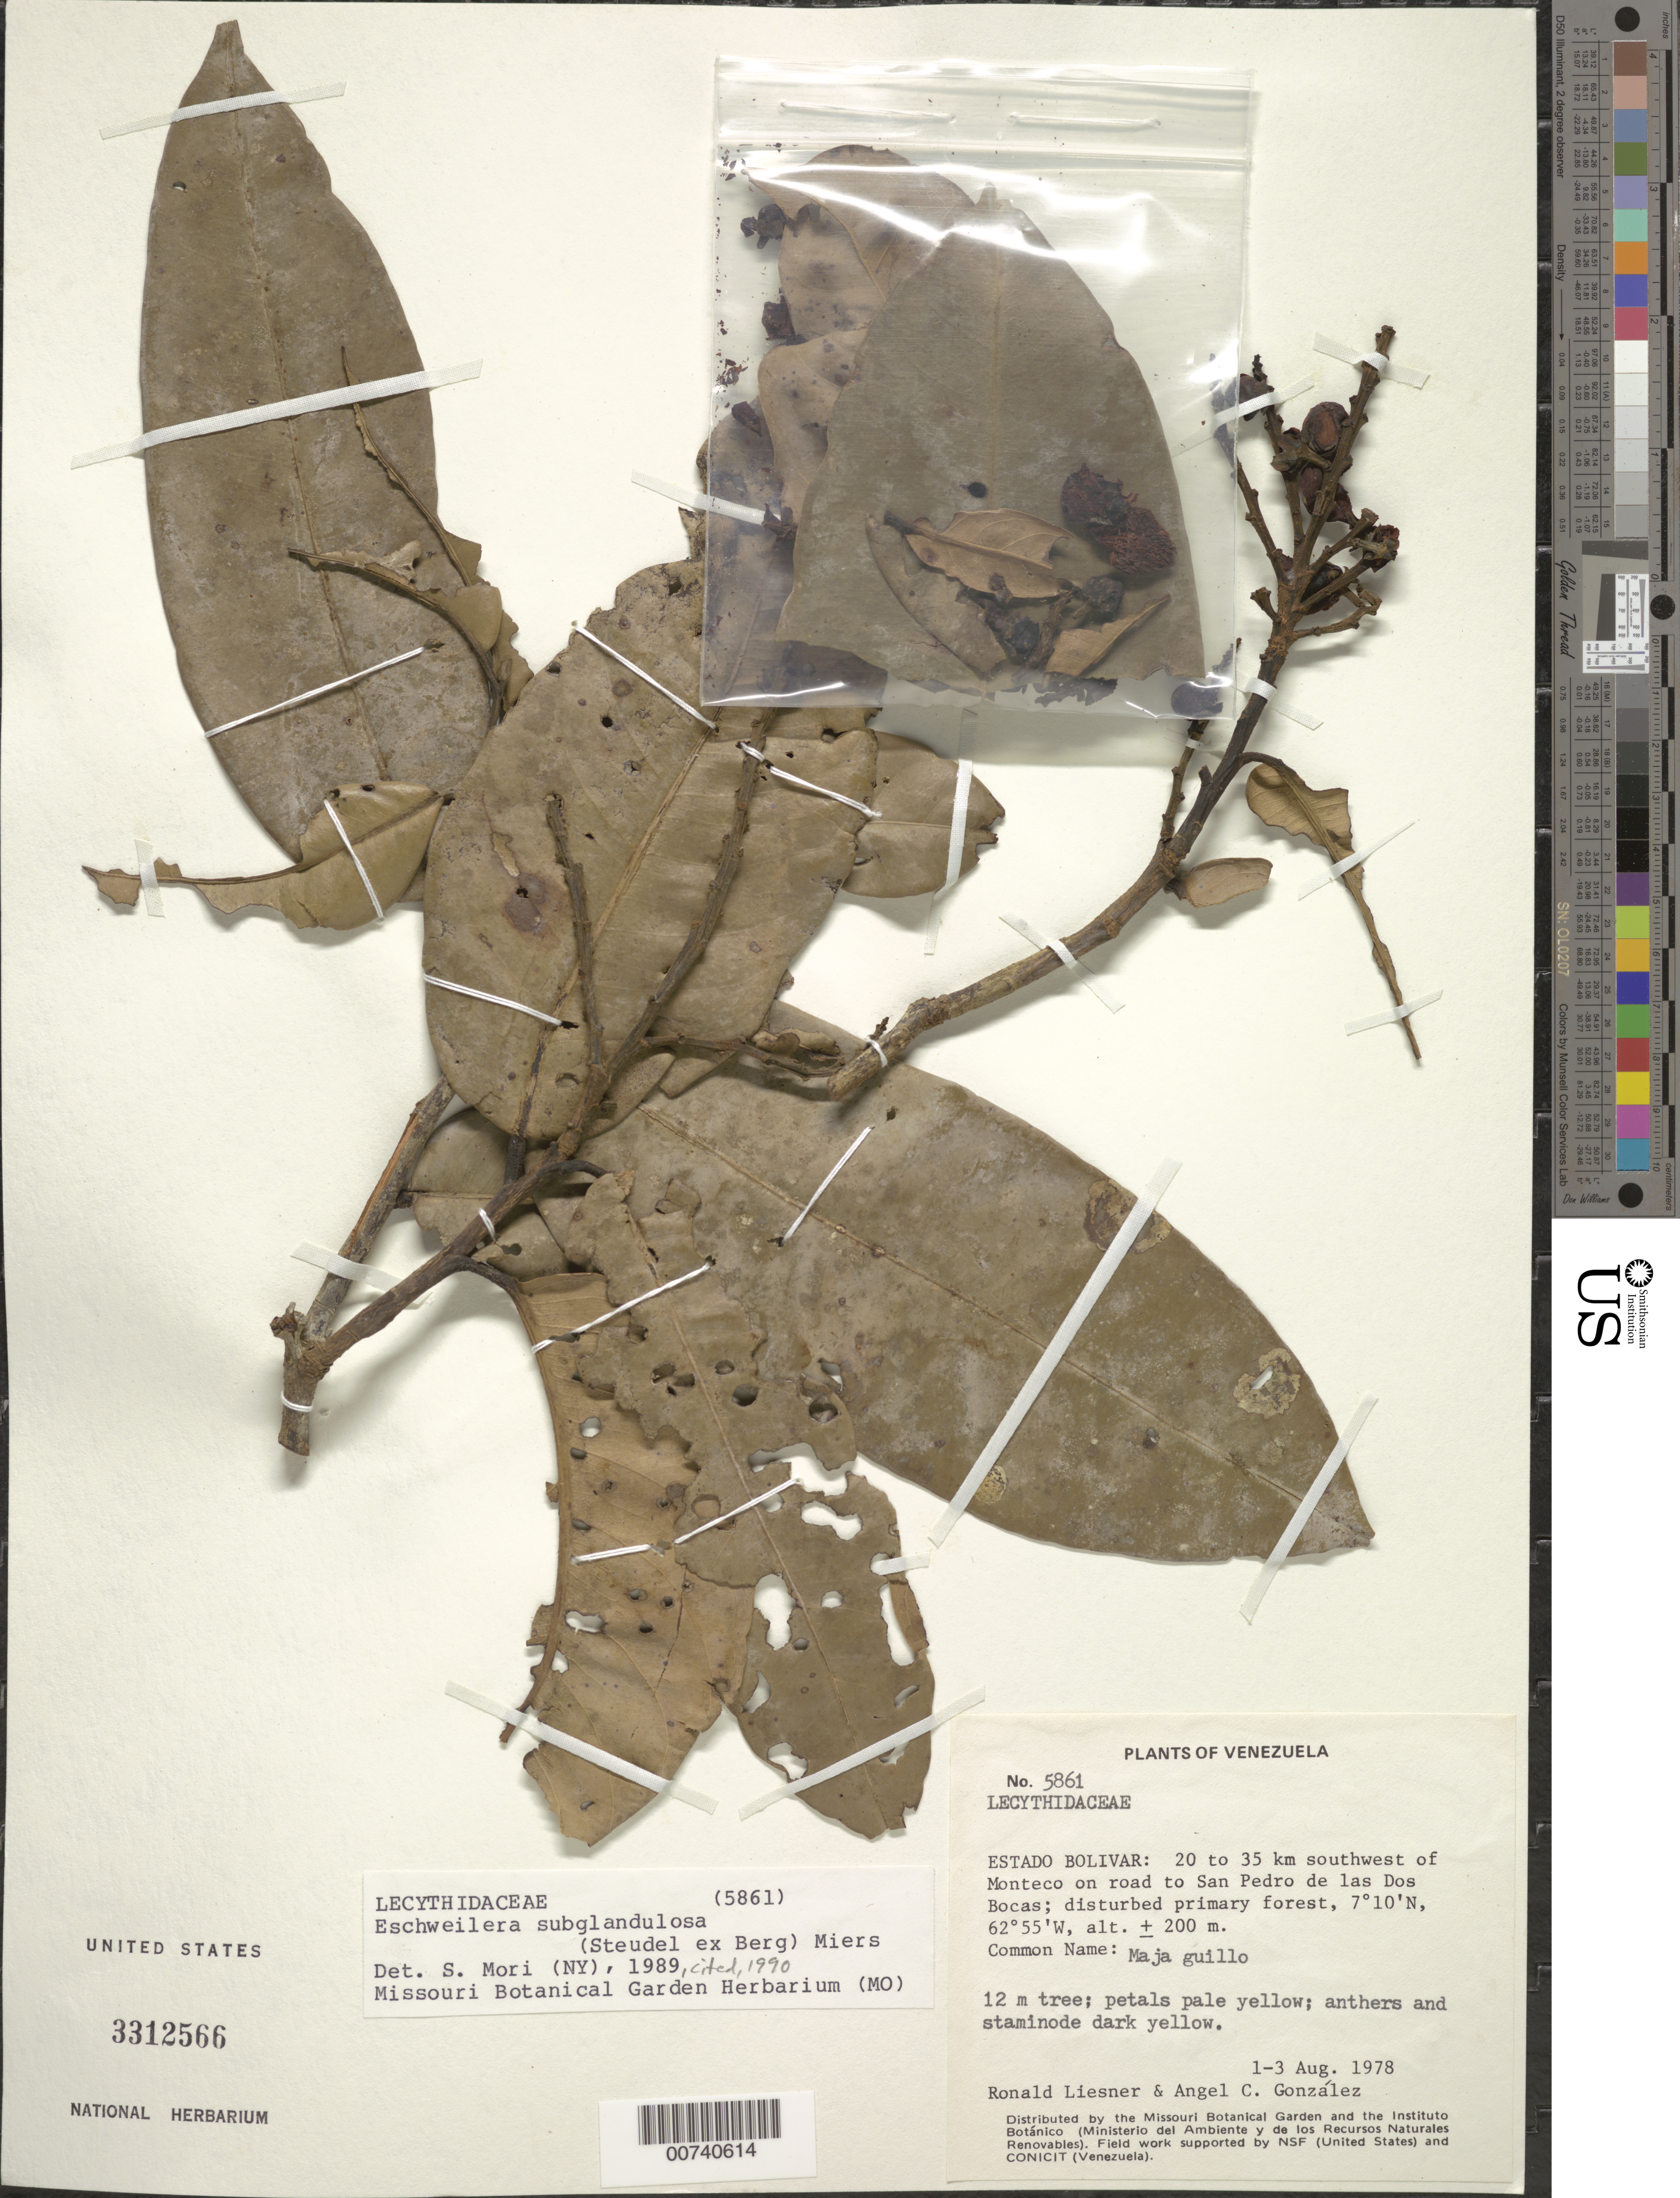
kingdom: Plantae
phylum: Tracheophyta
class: Magnoliopsida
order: Ericales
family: Lecythidaceae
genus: Eschweilera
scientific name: Eschweilera subglandulosa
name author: (Steud. ex Berg) Miers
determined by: Mori, Scott A.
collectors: R. L. Liesner & A. C. González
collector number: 5861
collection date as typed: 1-Aug-78 to 4-Aug-78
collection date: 1978-08-01/1978-08-04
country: Venezuela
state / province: Bolívar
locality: Monteco, 20-35 km SW of; on road to San Pedro de las Dos Bocas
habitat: Disturbed primary forest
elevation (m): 200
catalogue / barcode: US 3312566